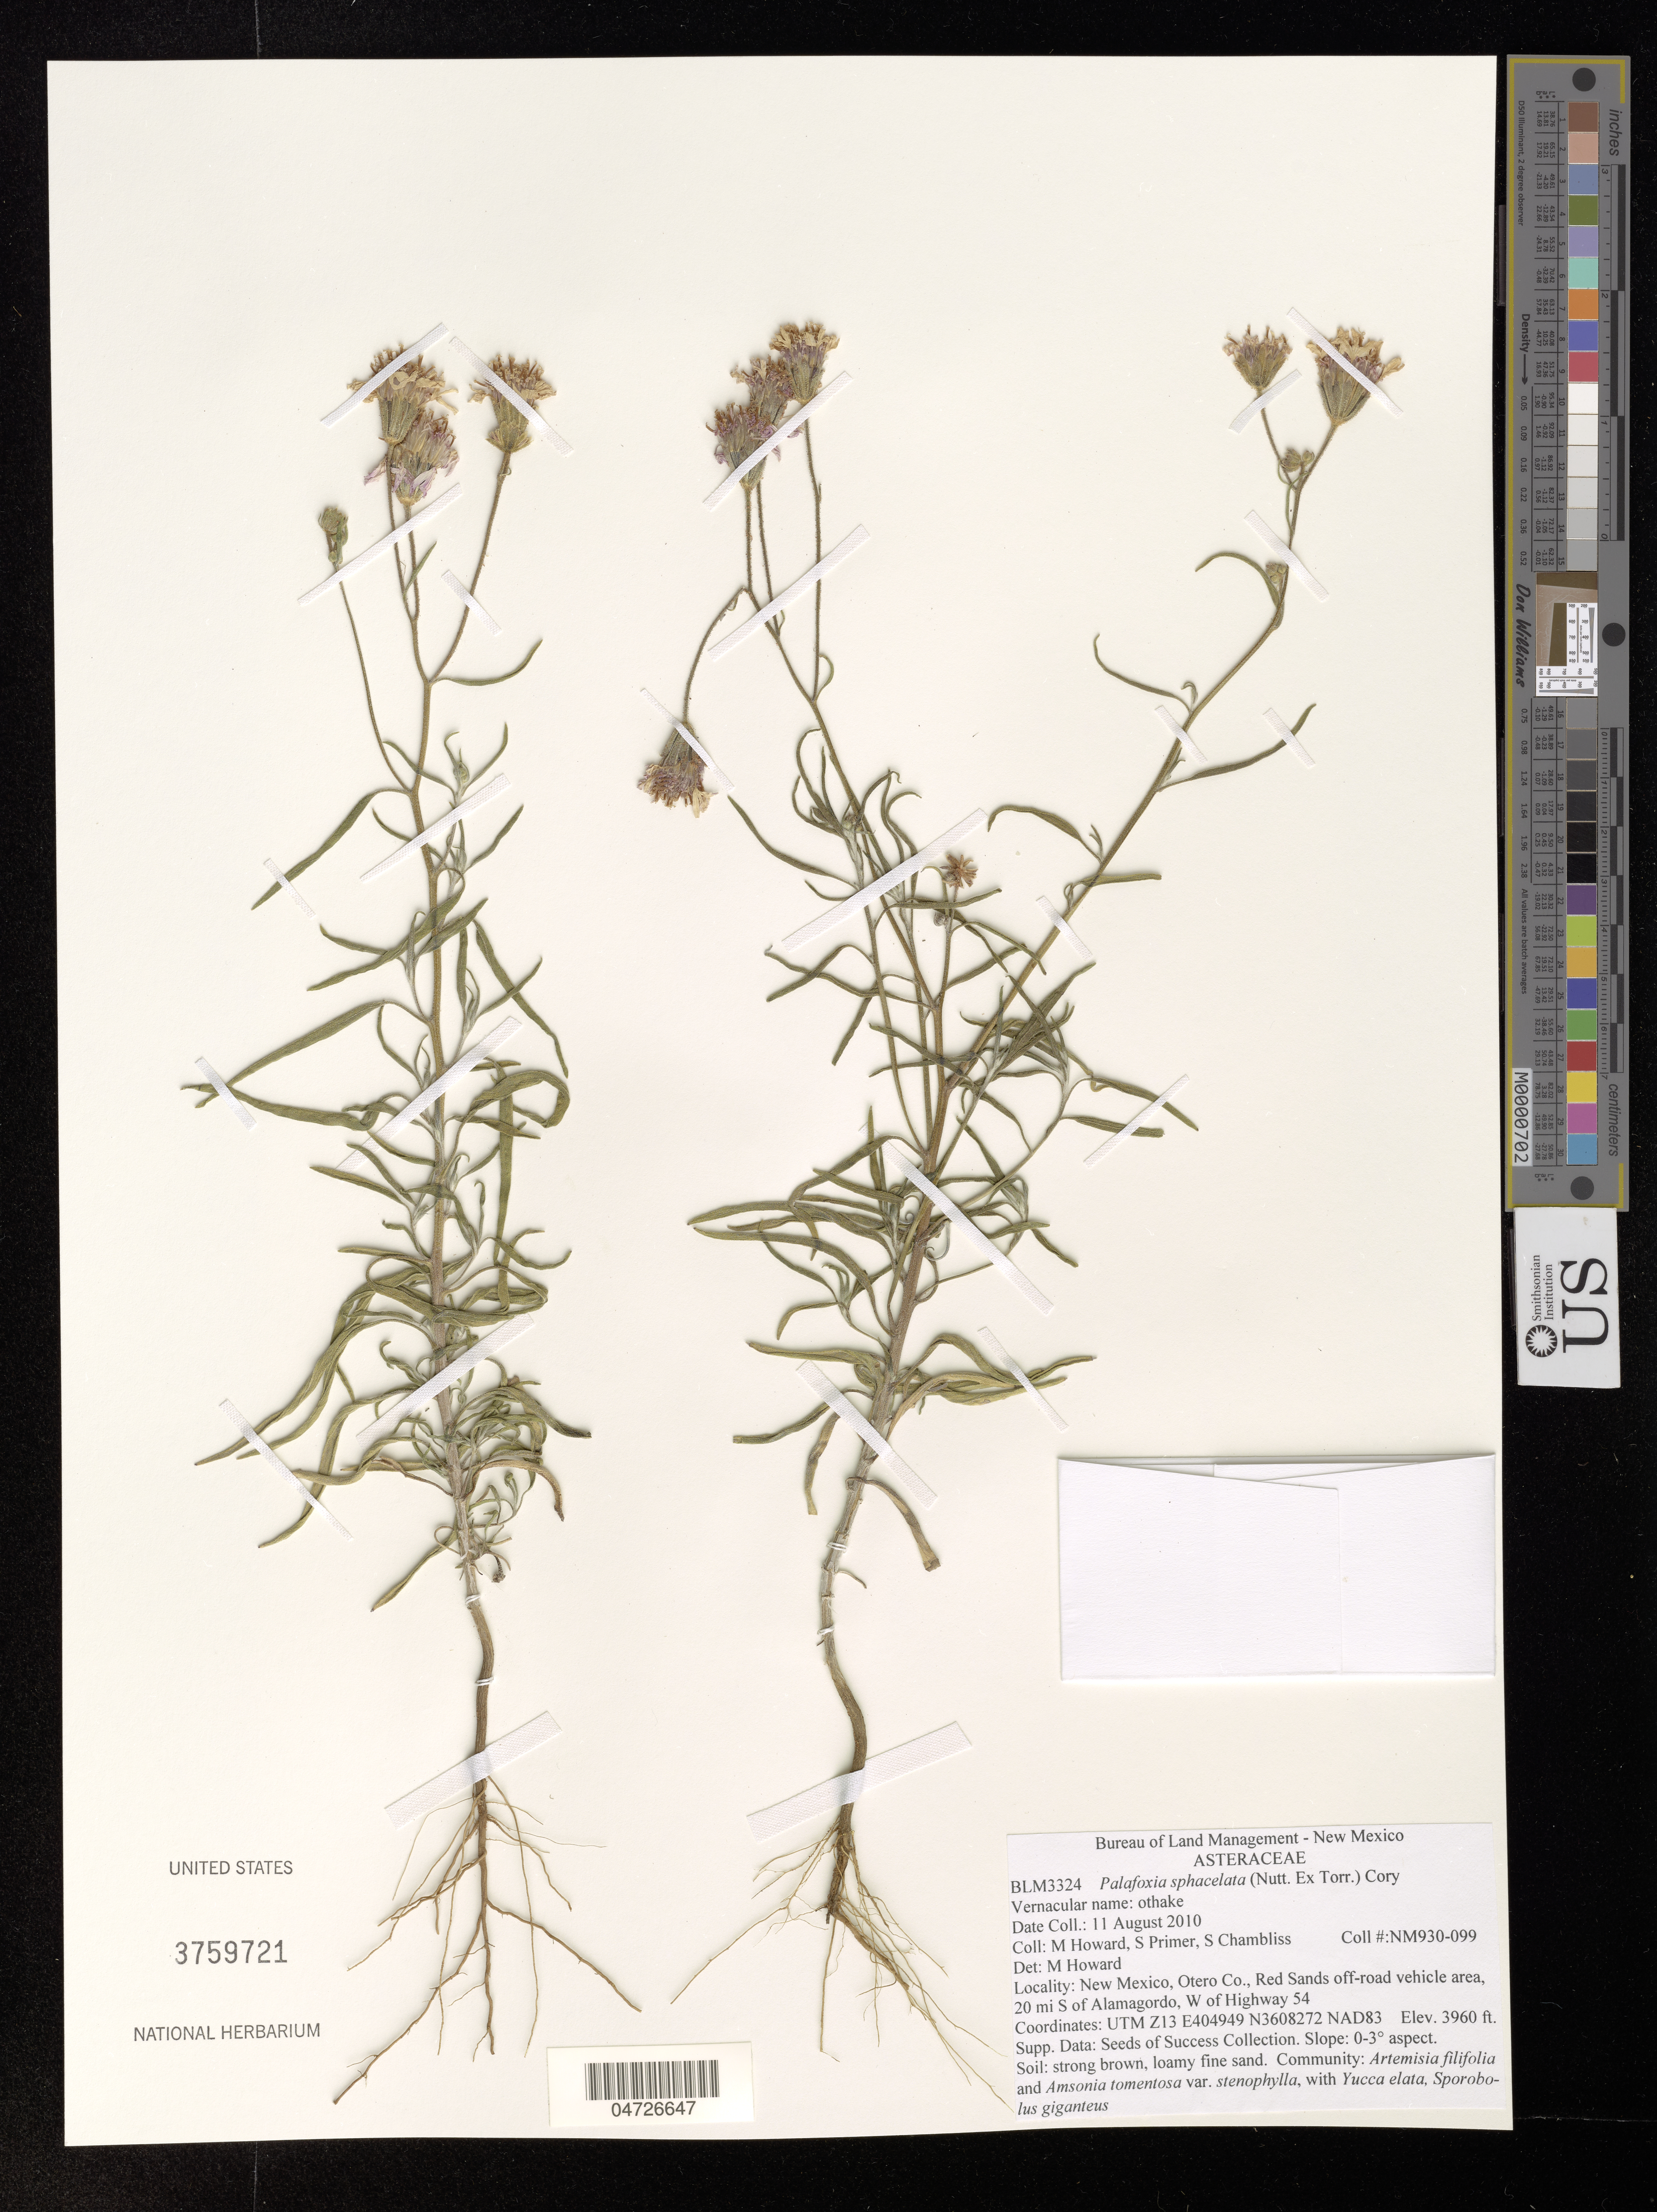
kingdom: Plantae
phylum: Tracheophyta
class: Magnoliopsida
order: Asterales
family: Asteraceae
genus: Palafoxia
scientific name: Palafoxia sphacelata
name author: (Nutt. ex Torr.) Cory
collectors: M. Howard, S. Primer & S. Chambliss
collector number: NV930-099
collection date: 2010-08-11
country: United States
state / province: New Mexico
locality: Otero Co., Red Sands off-road vehicle area, 20 mi S of Alamagordo, W of Highway 54.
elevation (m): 1207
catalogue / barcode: US 3759721